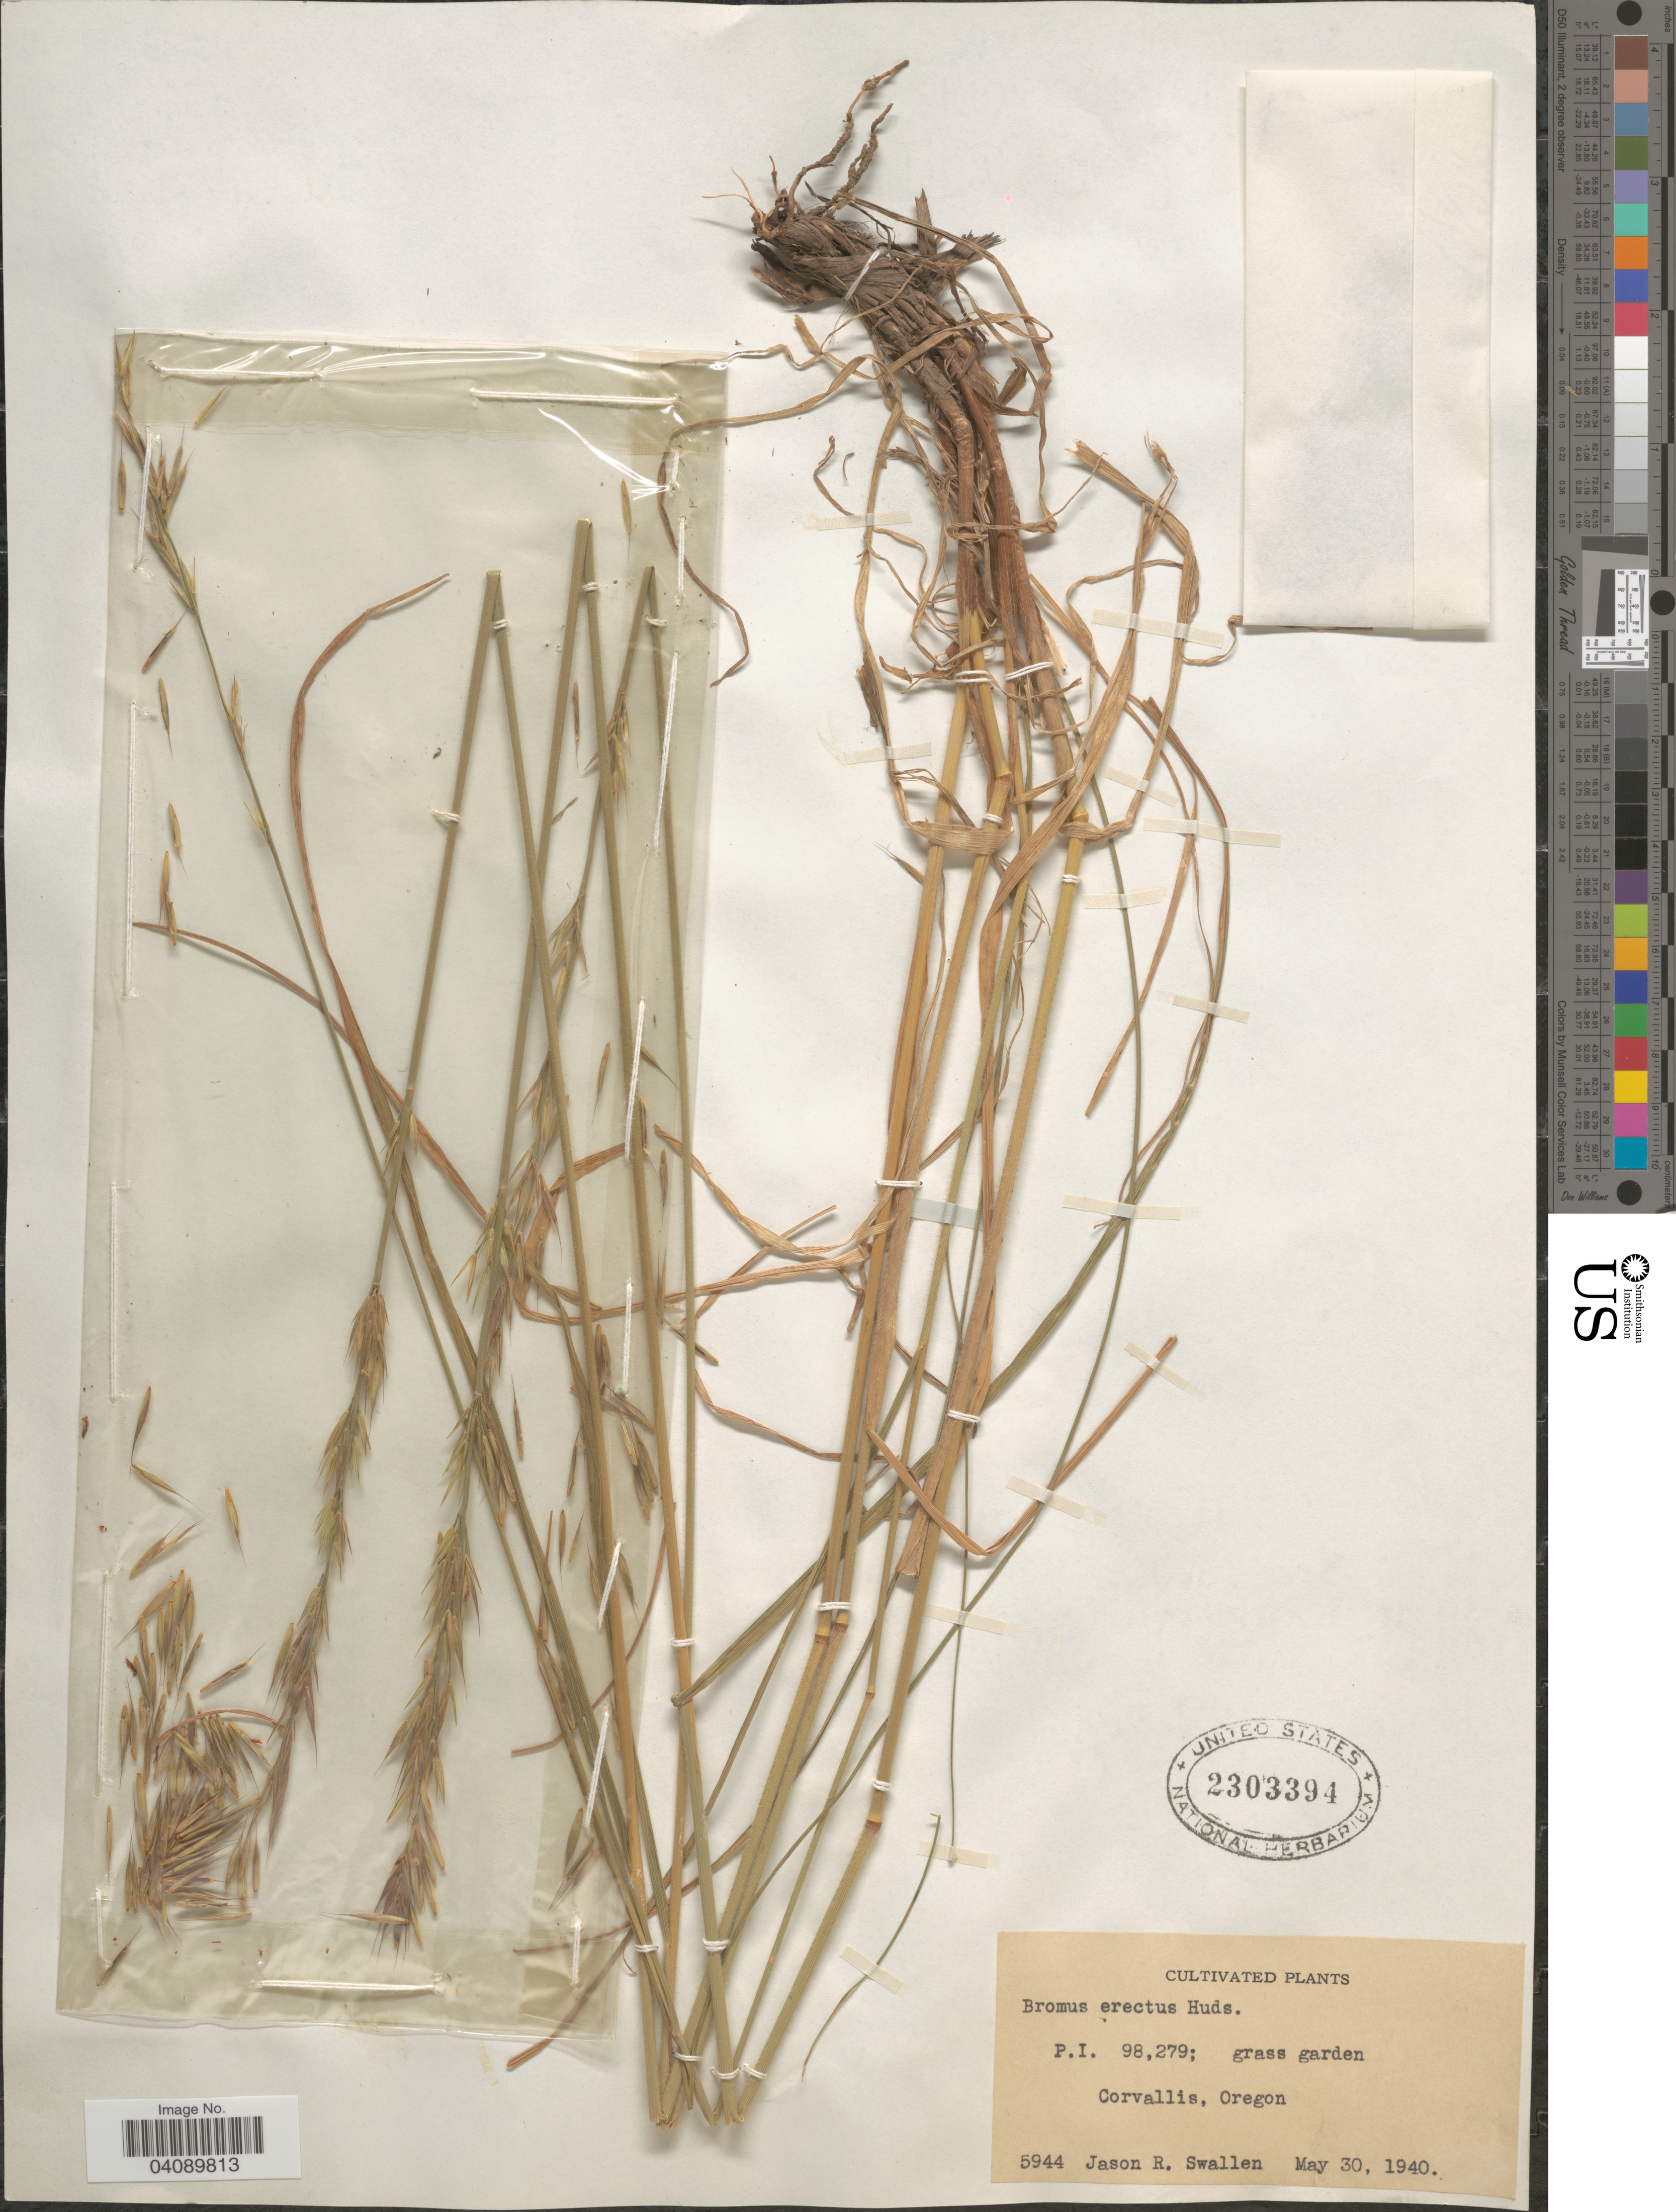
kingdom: Plantae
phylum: Tracheophyta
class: Liliopsida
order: Poales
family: Poaceae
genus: Bromus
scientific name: Bromus erectus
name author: Huds.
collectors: J. R. Swallen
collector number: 5944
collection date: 1940-05-30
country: United States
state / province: Oregon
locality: Grass garden. Corvallis.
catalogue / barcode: US 2303394